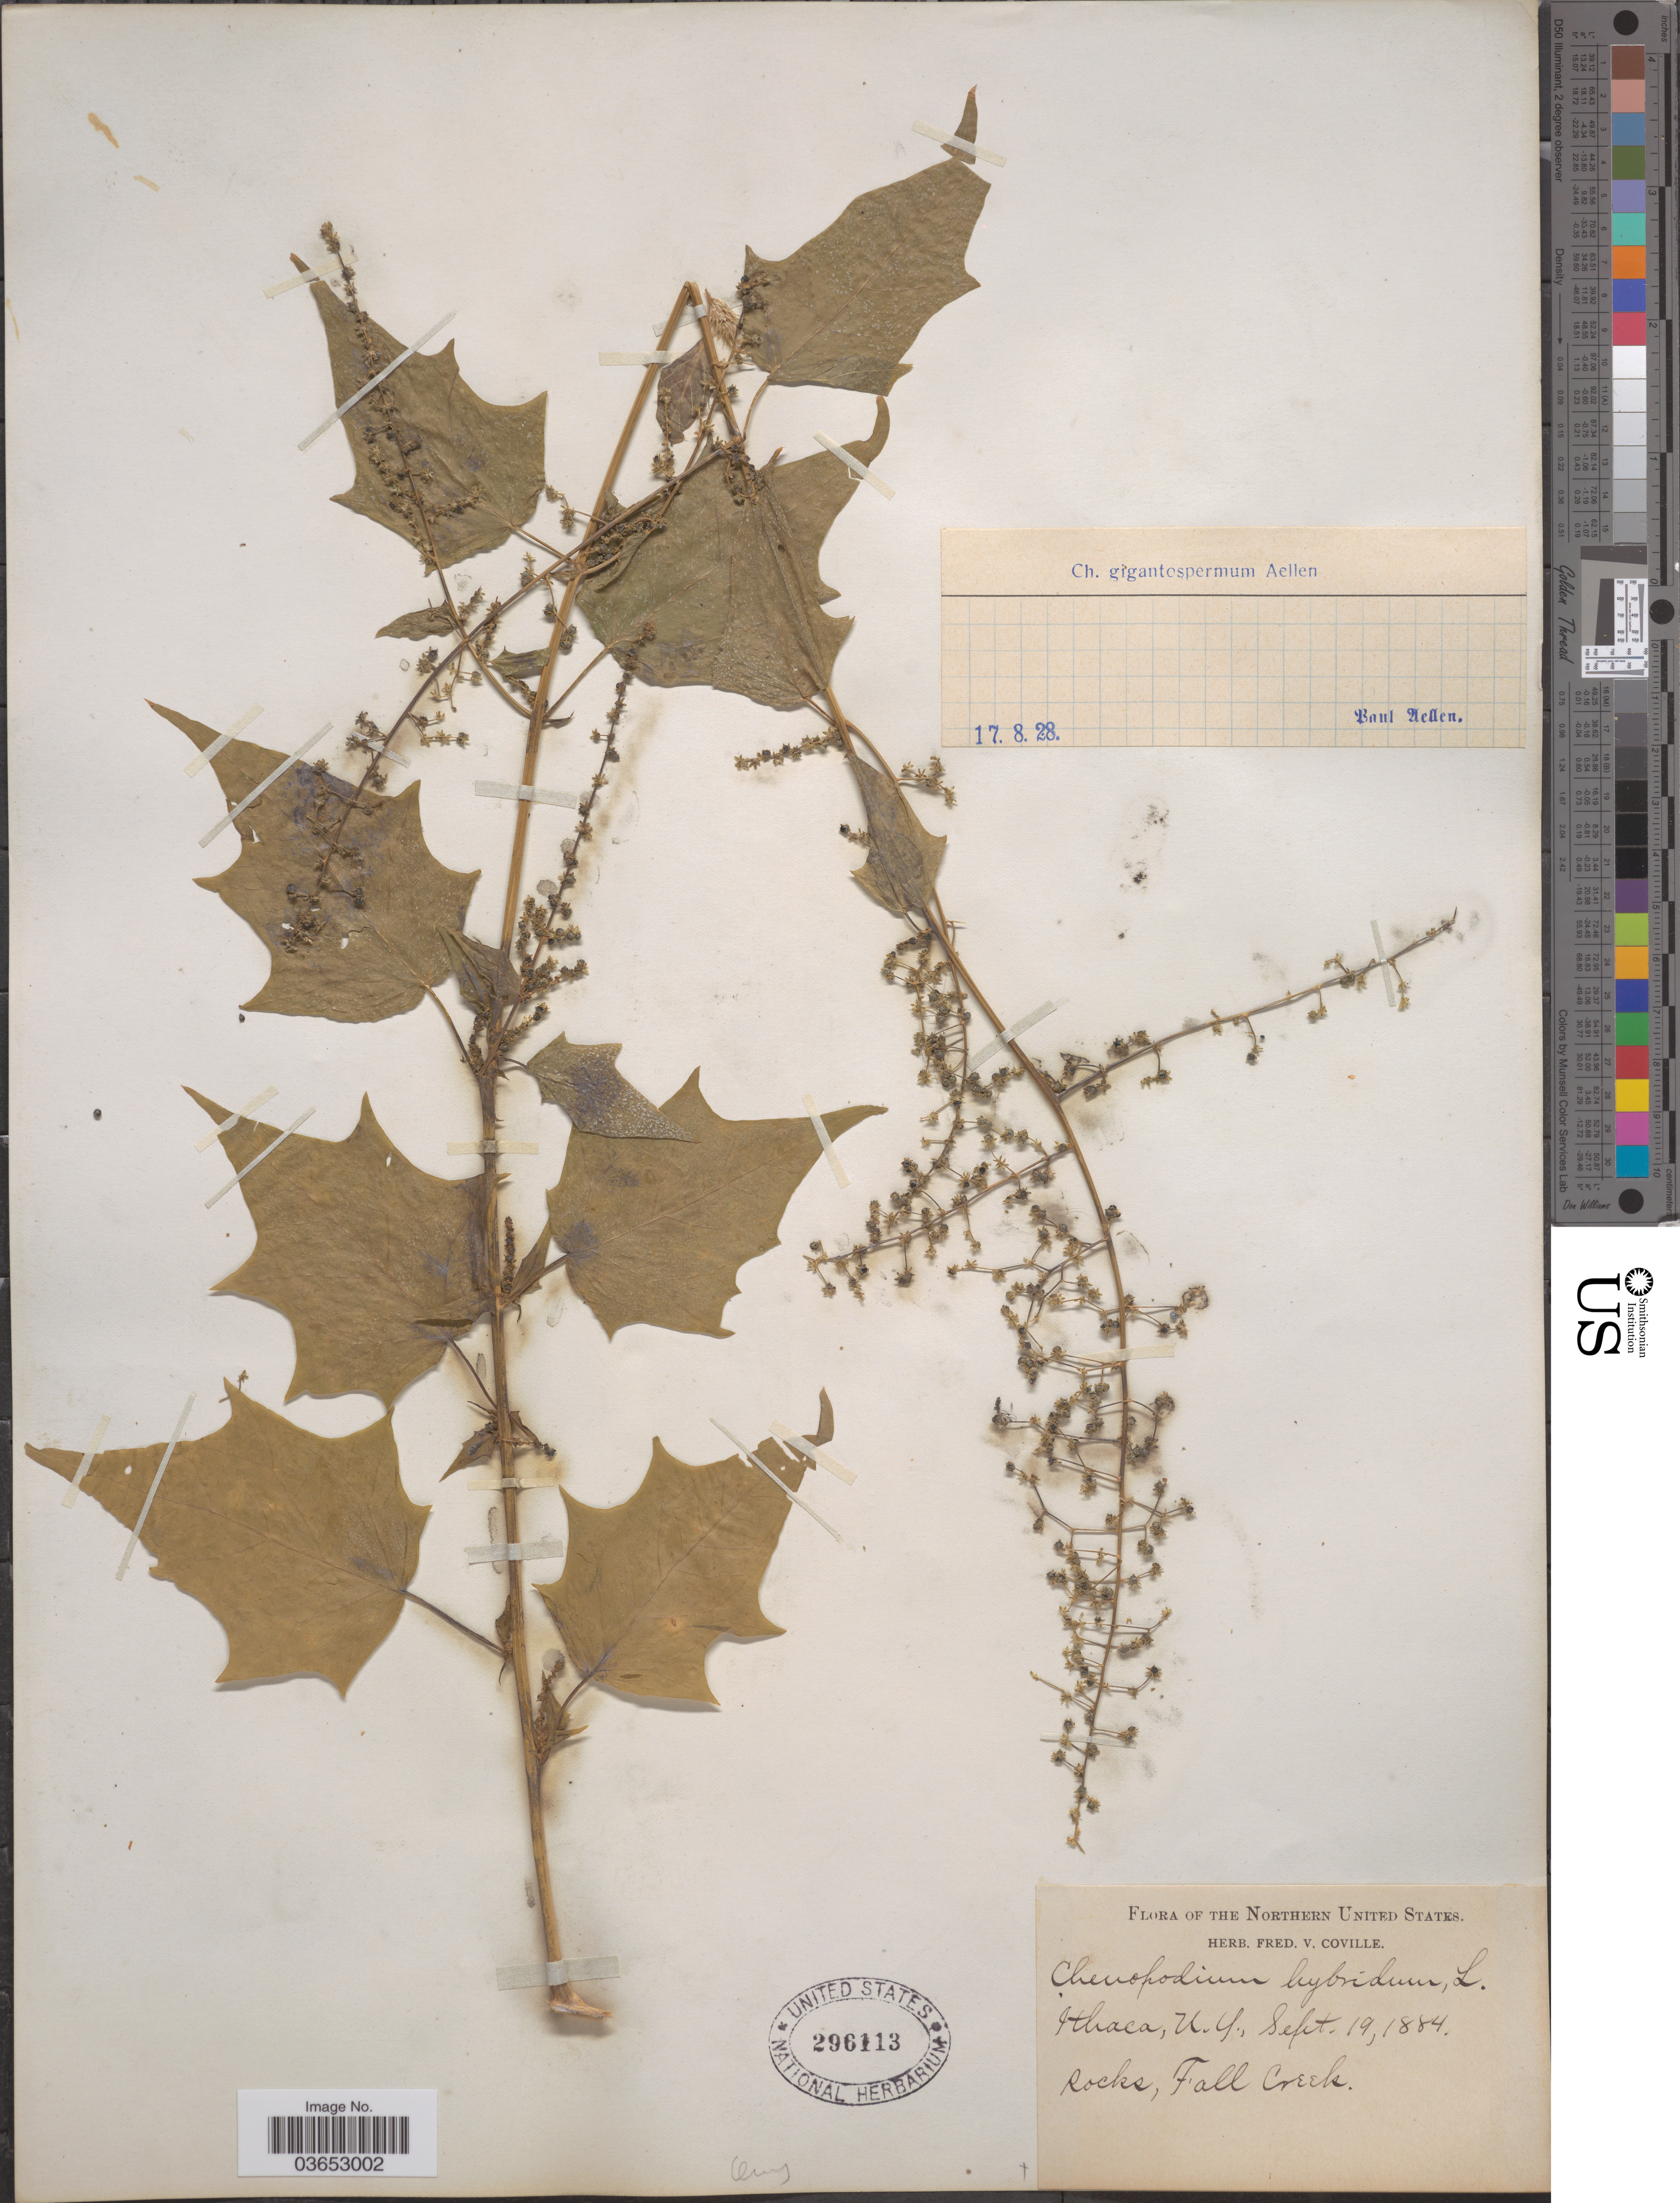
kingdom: Plantae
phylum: Tracheophyta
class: Magnoliopsida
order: Caryophyllales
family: Amaranthaceae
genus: Chenopodium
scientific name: Chenopodium gigantospermum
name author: Aellen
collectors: ex herb. Fred. V. Coville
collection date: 1884-09-19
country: United States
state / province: New York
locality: Northern United States. Ithaca.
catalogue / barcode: US 296113